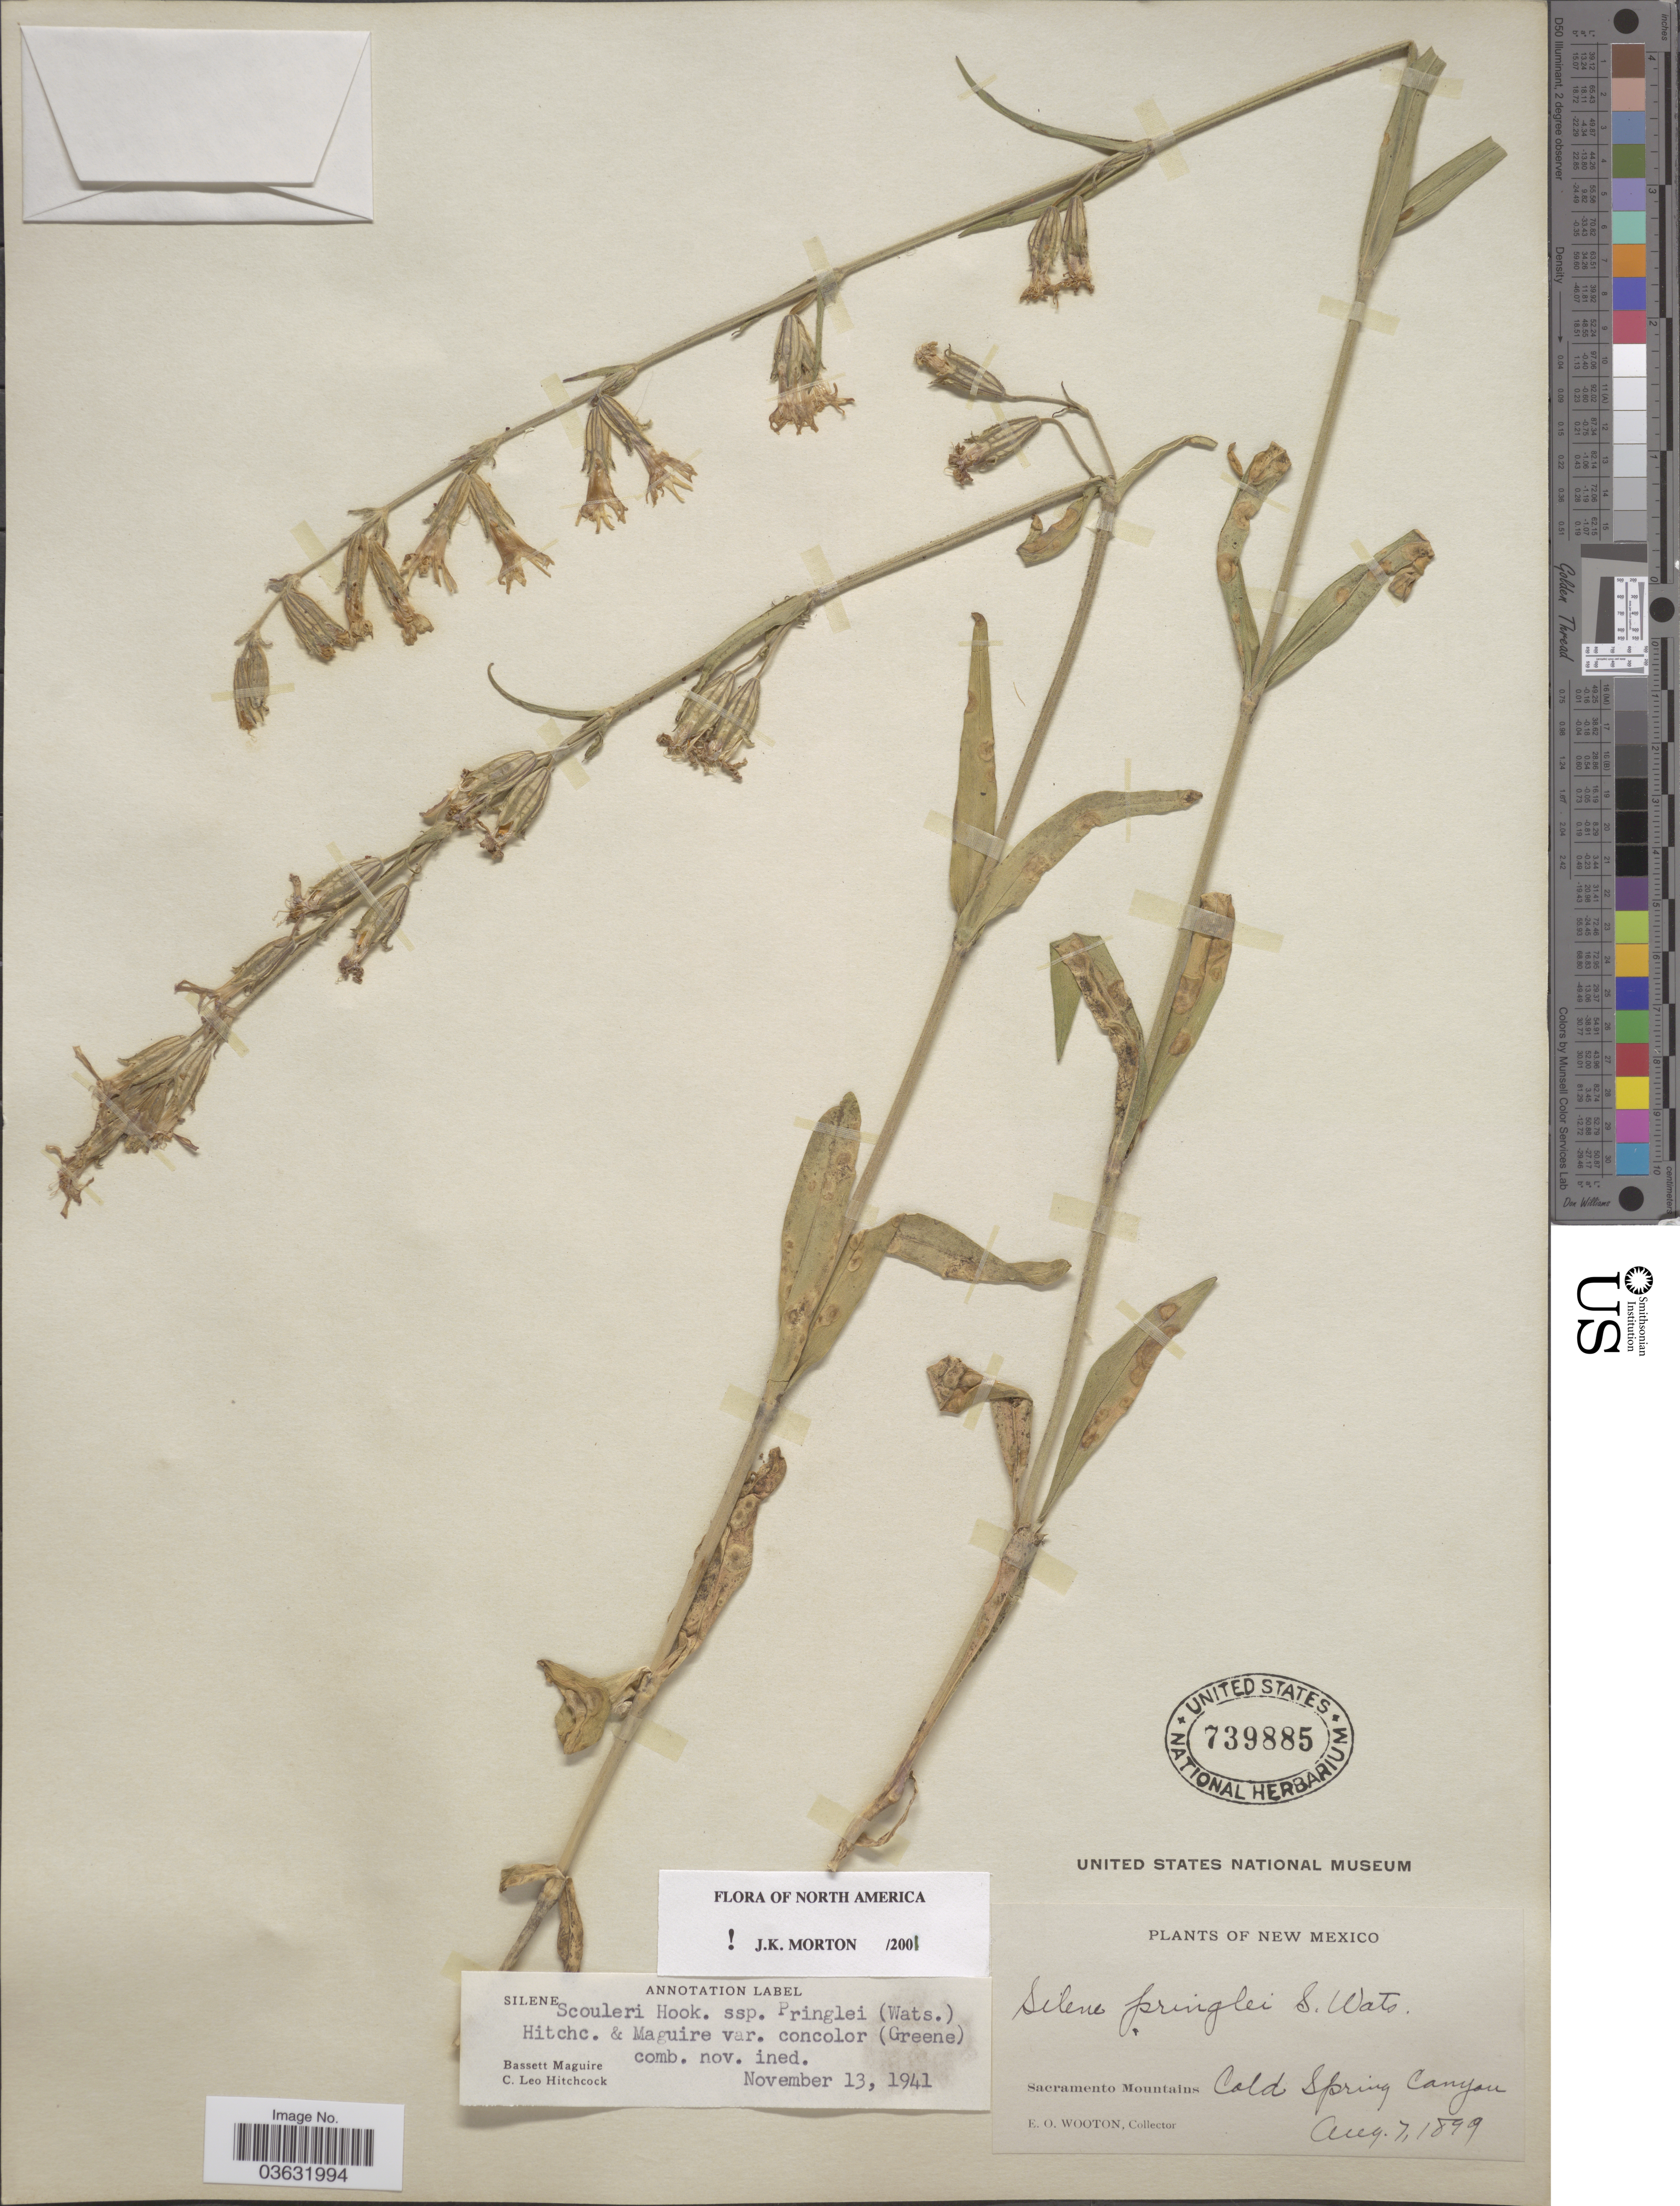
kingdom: Plantae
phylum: Tracheophyta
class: Magnoliopsida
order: Caryophyllales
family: Caryophyllaceae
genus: Silene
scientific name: Silene scouleri var. concolor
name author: (Greene) C.L. Hitchc. & Maguire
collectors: E. O. Wooton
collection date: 1899-08-07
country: United States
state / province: New Mexico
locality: Sacramento Mountains. Cold Spring Canyon.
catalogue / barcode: US 739885